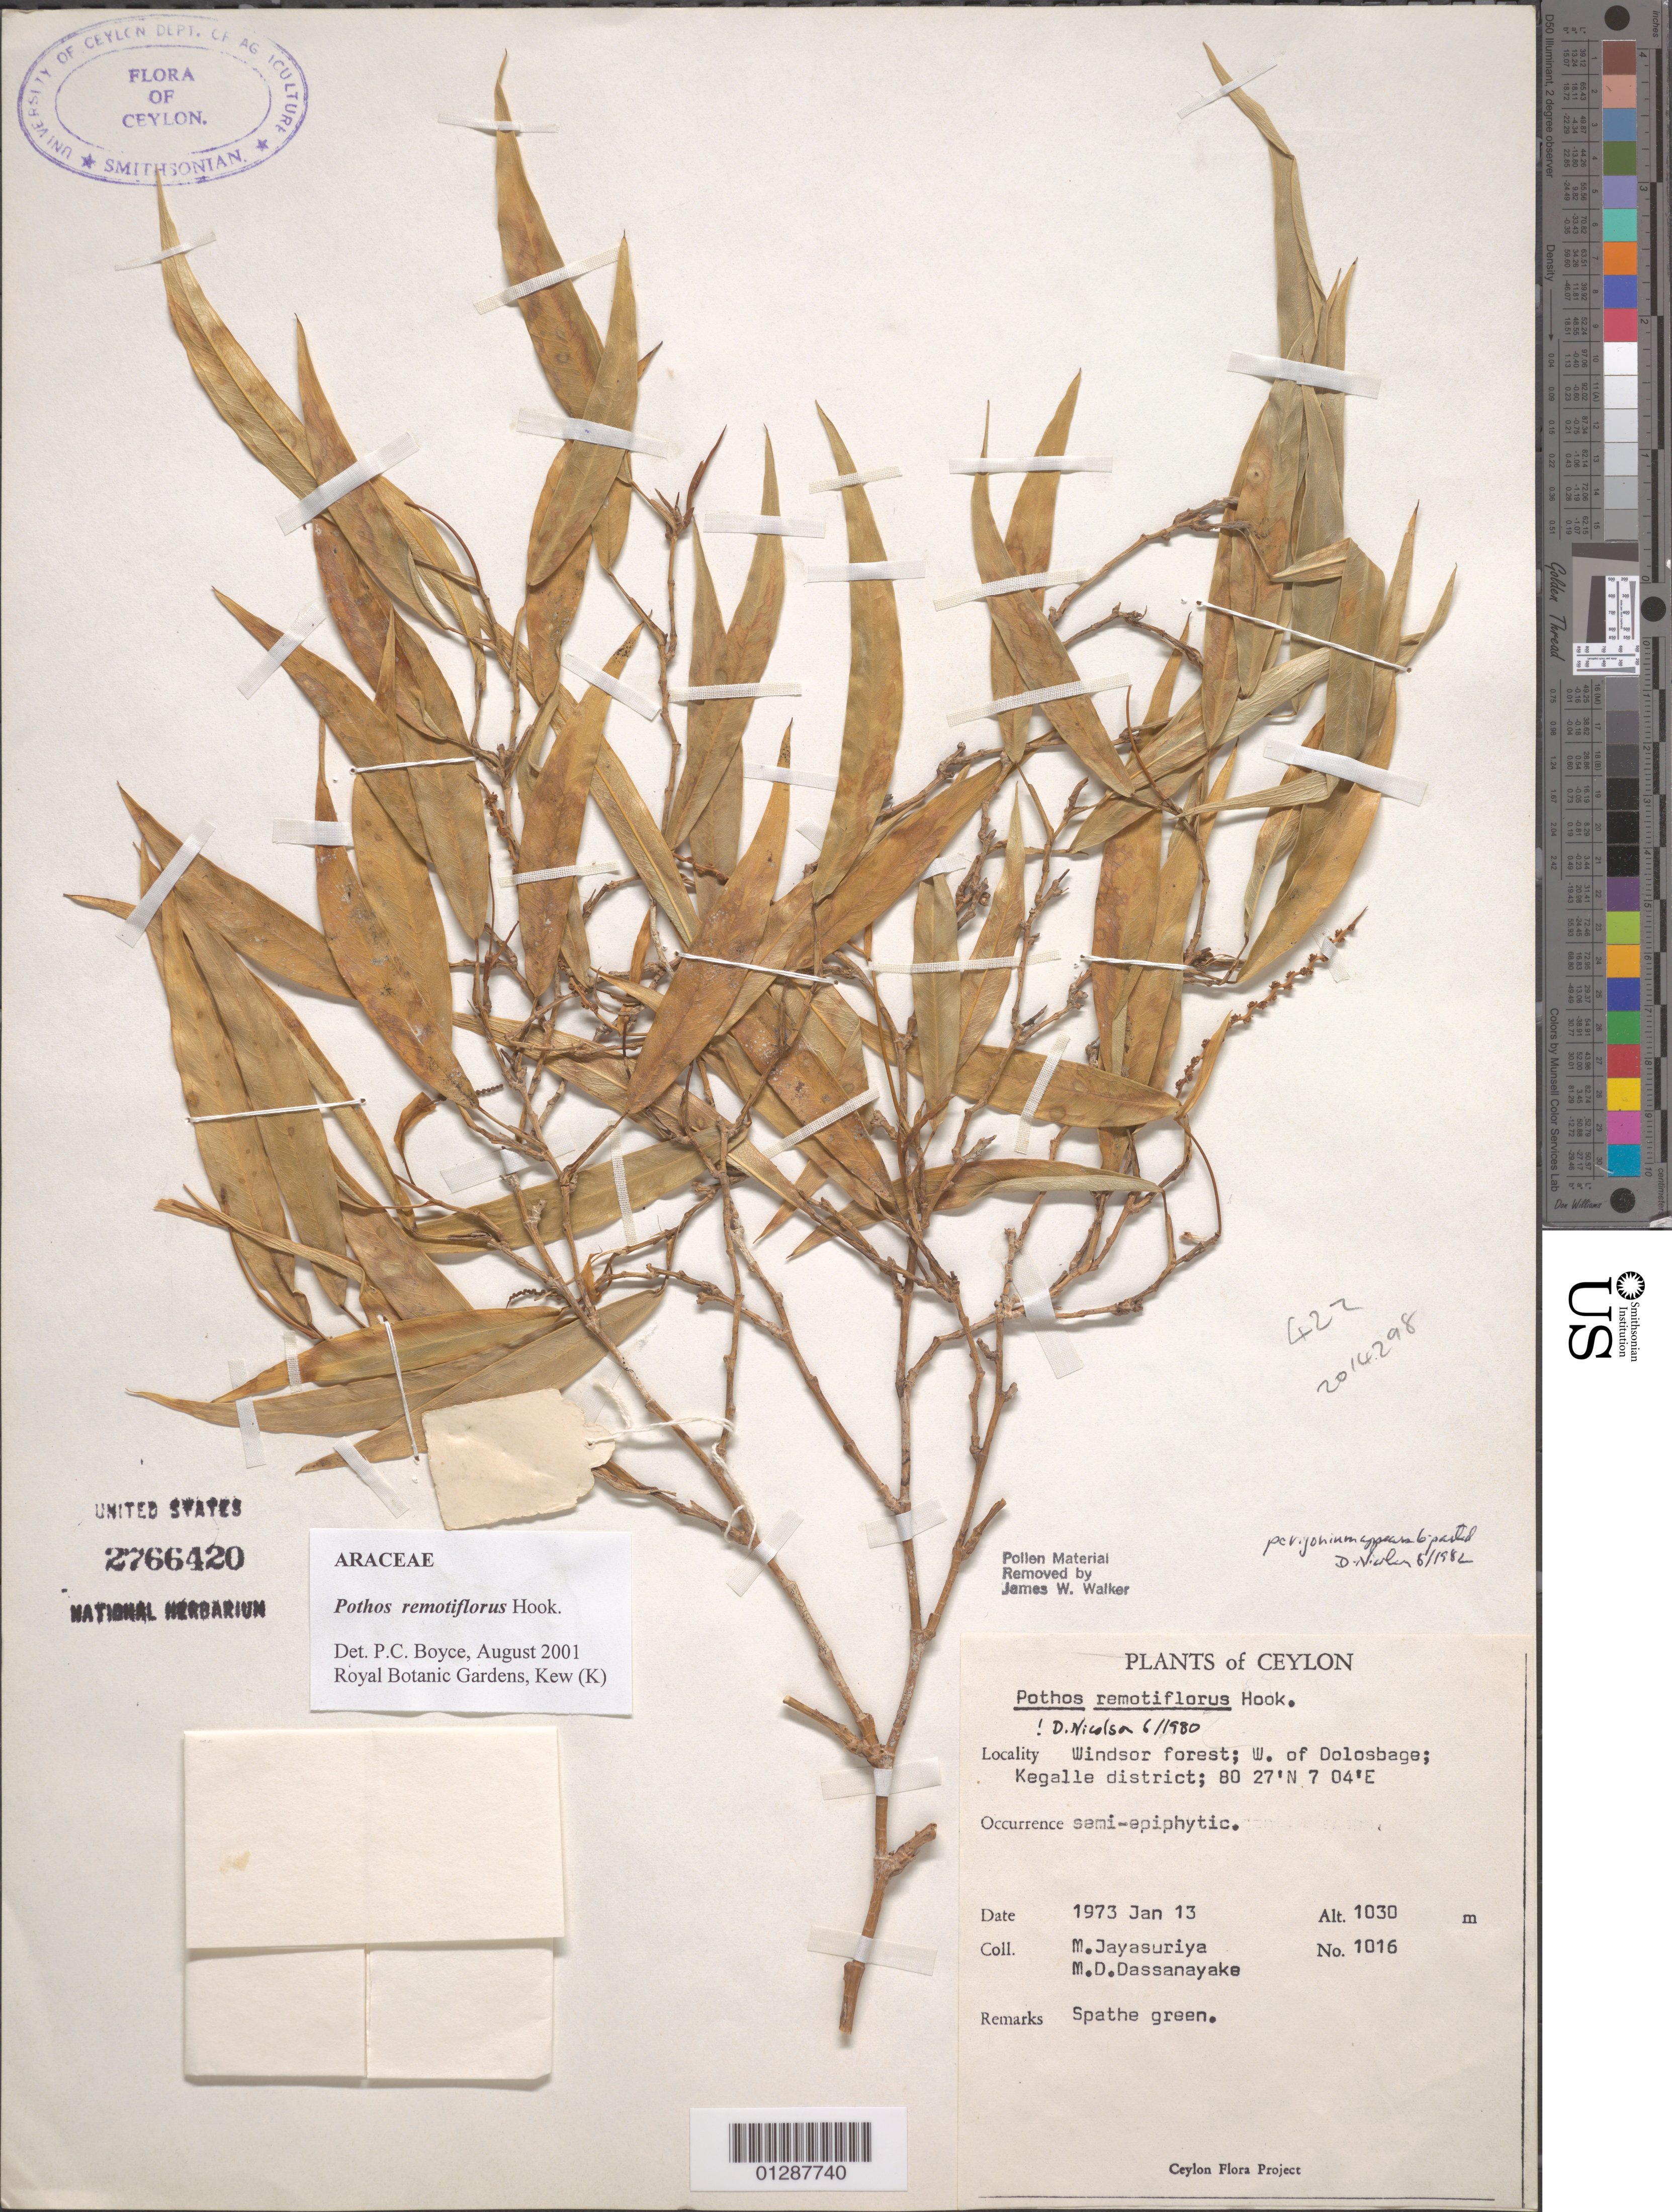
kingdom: Plantae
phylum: Tracheophyta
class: Liliopsida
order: Alismatales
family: Araceae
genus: Pothos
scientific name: Pothos remotiflorus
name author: Hook.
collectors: M. Jayasuriya & M. D. Dassanayake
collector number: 1016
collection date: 1973-01-13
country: Sri Lanka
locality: Ceylon. Windsor forest; W. of Dolosbage; Kegalle district.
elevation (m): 1030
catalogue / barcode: US 2766420